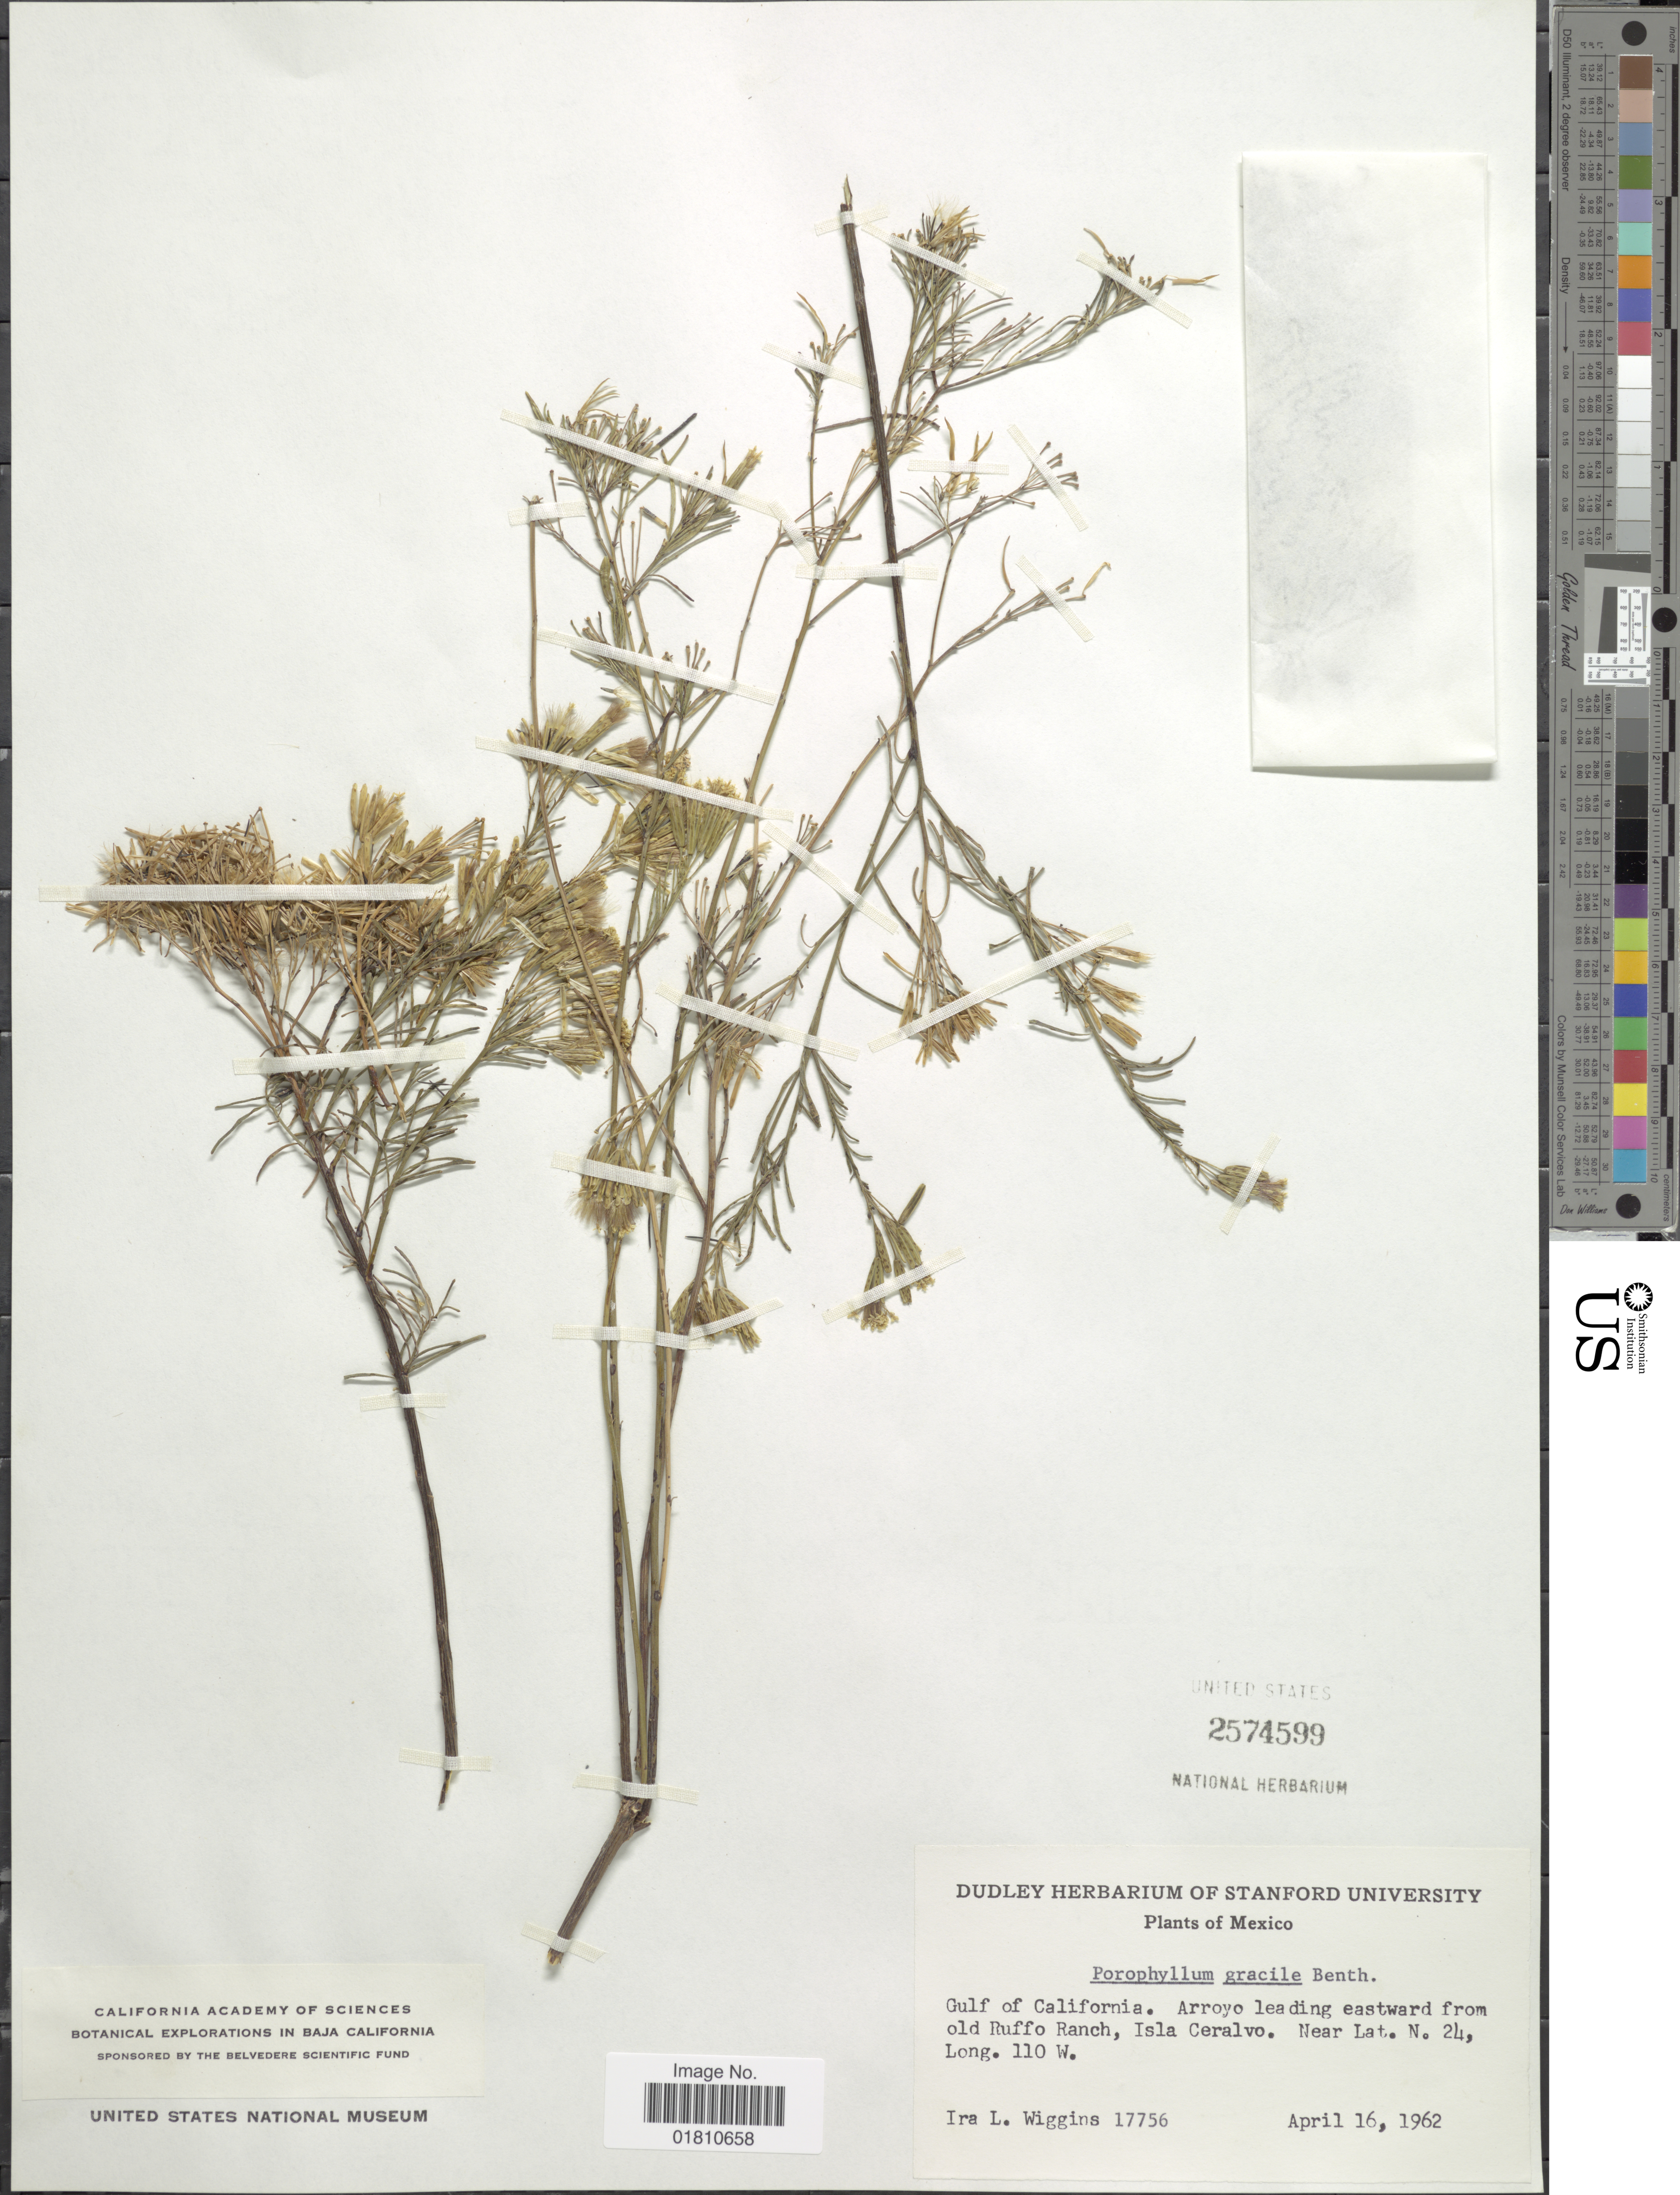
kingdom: Plantae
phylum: Tracheophyta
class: Magnoliopsida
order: Asterales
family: Asteraceae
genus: Porophyllum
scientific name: Porophyllum gracile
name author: Benth.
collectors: I. L. Wiggins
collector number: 17756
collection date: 1962-04-16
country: Mexico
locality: Gulf of California, arroyo leading eastward from old Ruffo Ranch, Isla Ceralvo.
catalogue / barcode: US 2574599